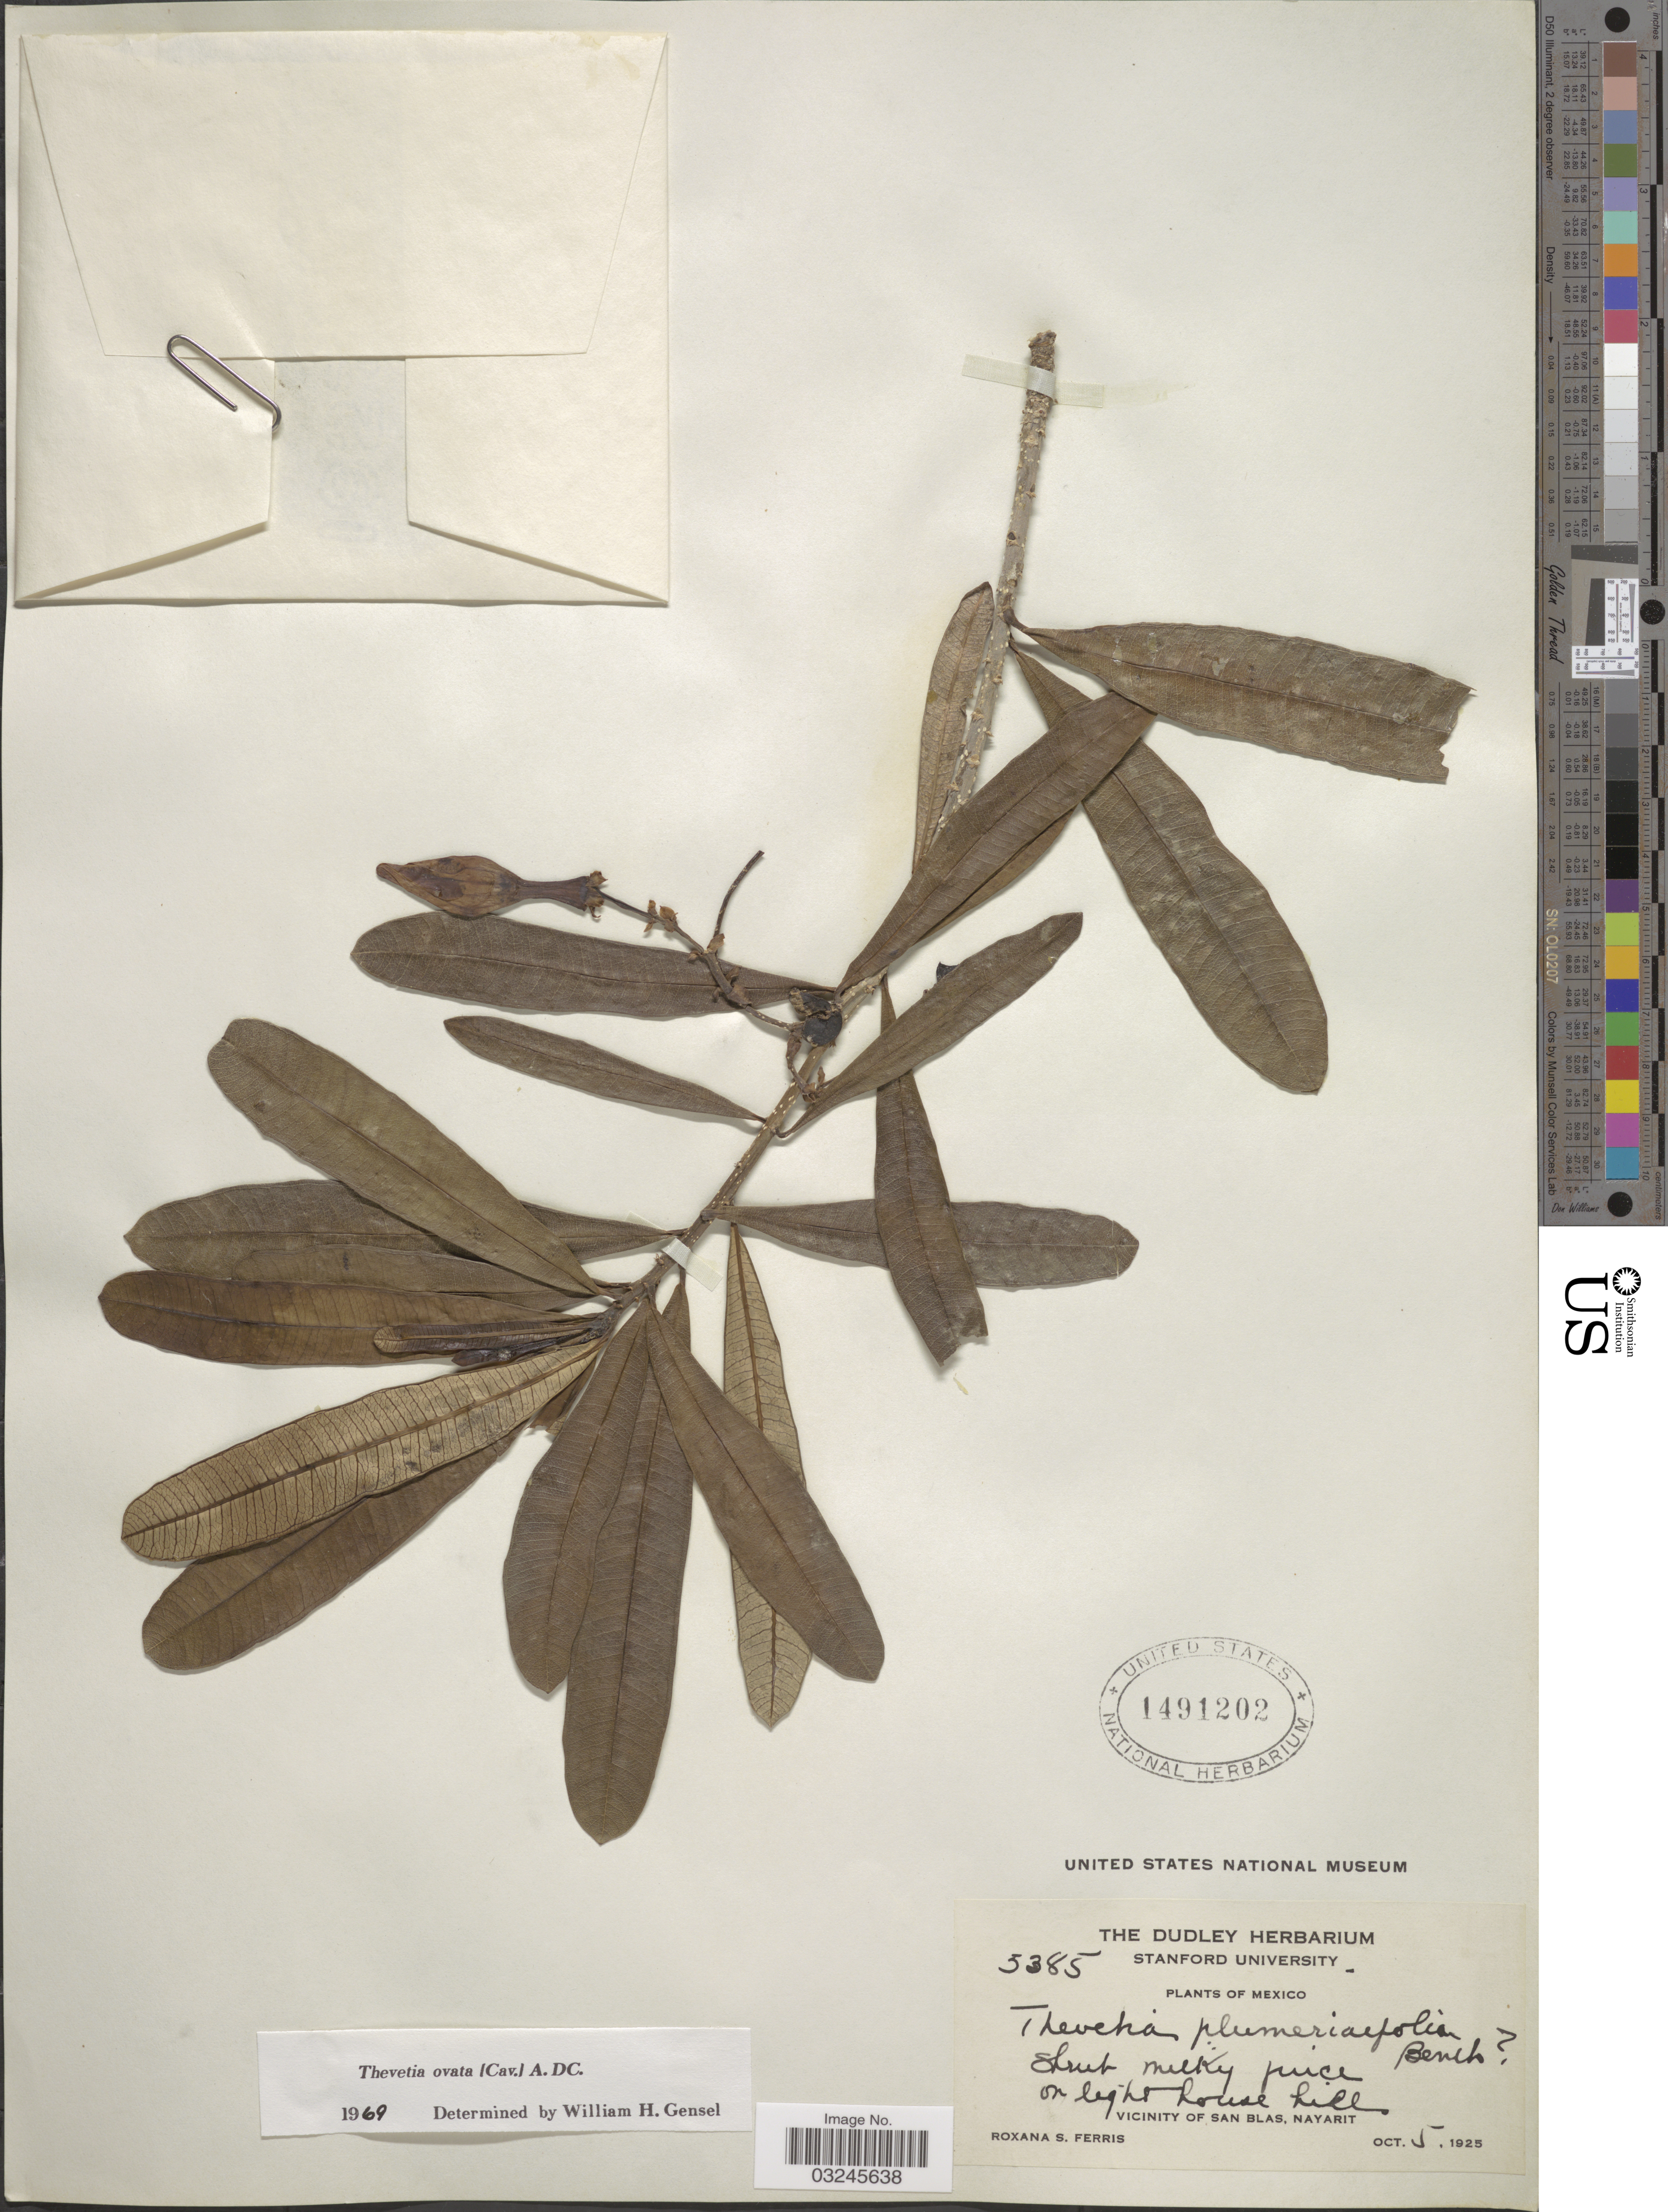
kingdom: Plantae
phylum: Tracheophyta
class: Magnoliopsida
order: Gentianales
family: Apocynaceae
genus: Thevetia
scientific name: Thevetia ovata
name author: (Cav.) A. DC.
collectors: R. S. Ferris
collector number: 5385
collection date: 1925-10-05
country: Mexico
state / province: Nayarit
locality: Shrub milky juice on light house hill, Vicinity of San Blas, Nayarit.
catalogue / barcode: US 1491202